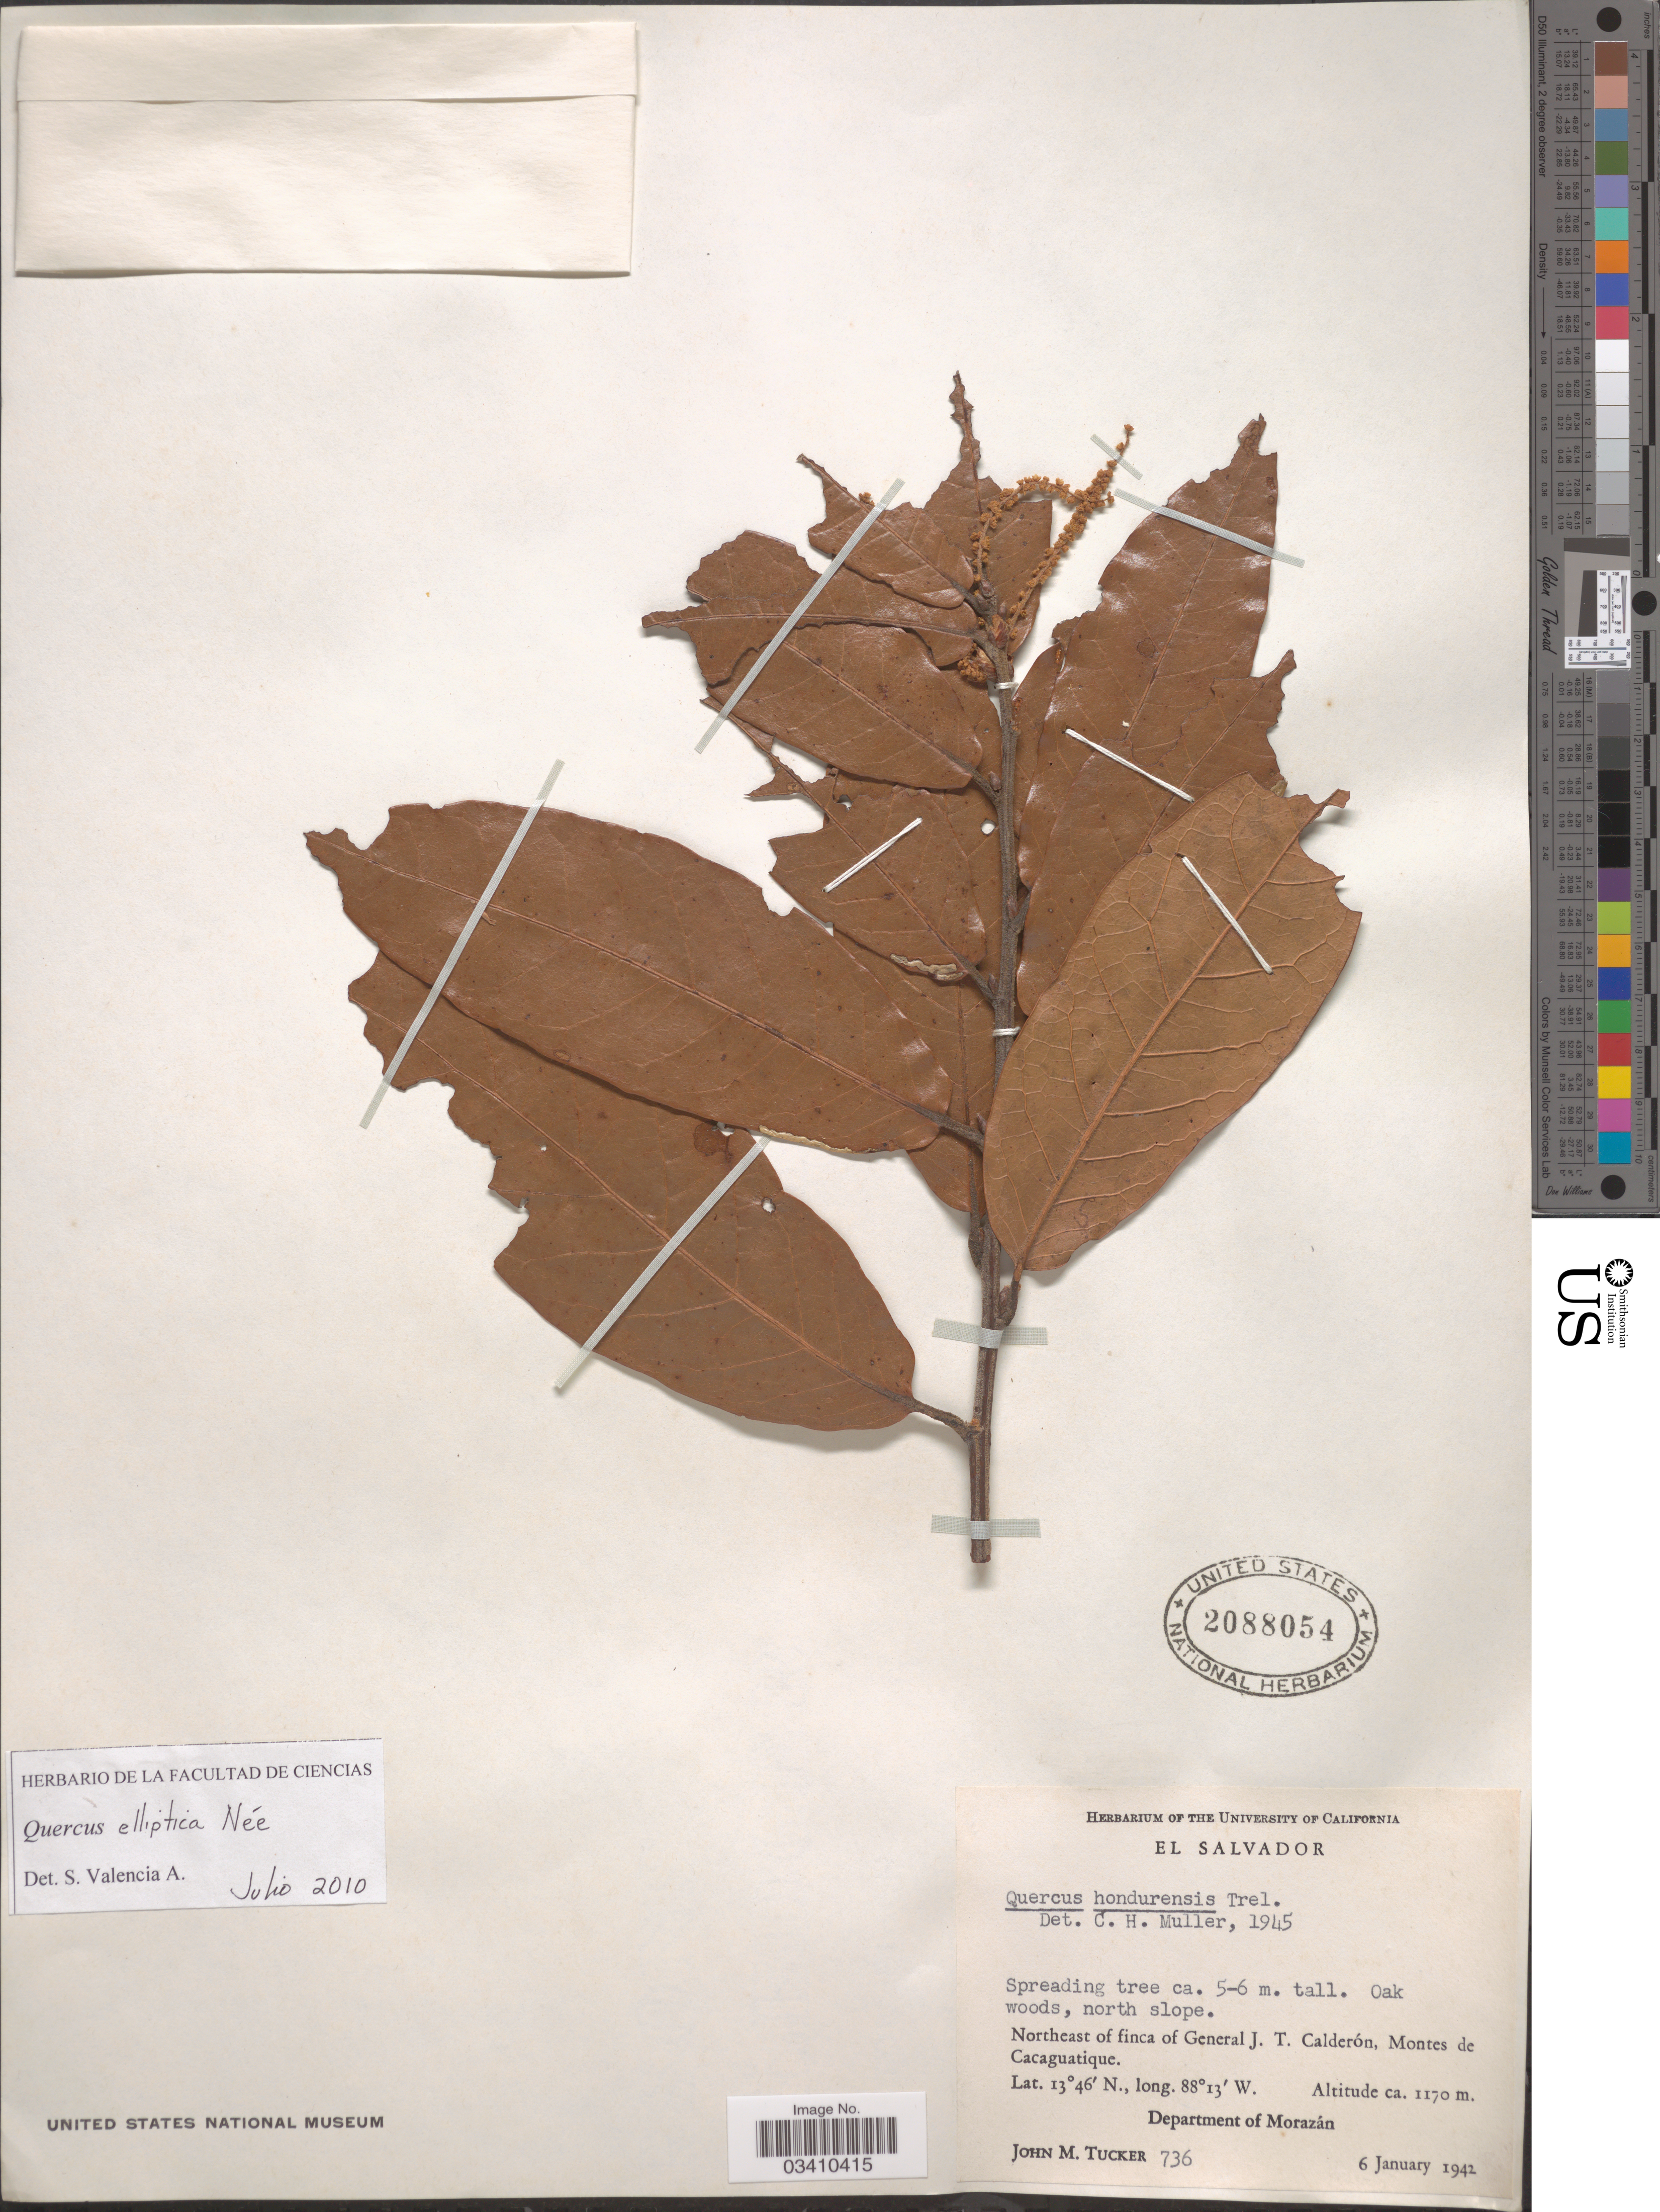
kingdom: Plantae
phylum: Tracheophyta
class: Magnoliopsida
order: Fagales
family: Fagaceae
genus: Quercus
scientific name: Quercus elliptica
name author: Née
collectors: J. M. Tucker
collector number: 736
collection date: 1942-01-06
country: Honduras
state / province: Fco. Morazán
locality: Oak woods, north slope. Northeast of finca of General J. T. Calderón, Montes de Cacaguatique. Department of Morazán.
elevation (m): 1170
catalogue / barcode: US 2088054